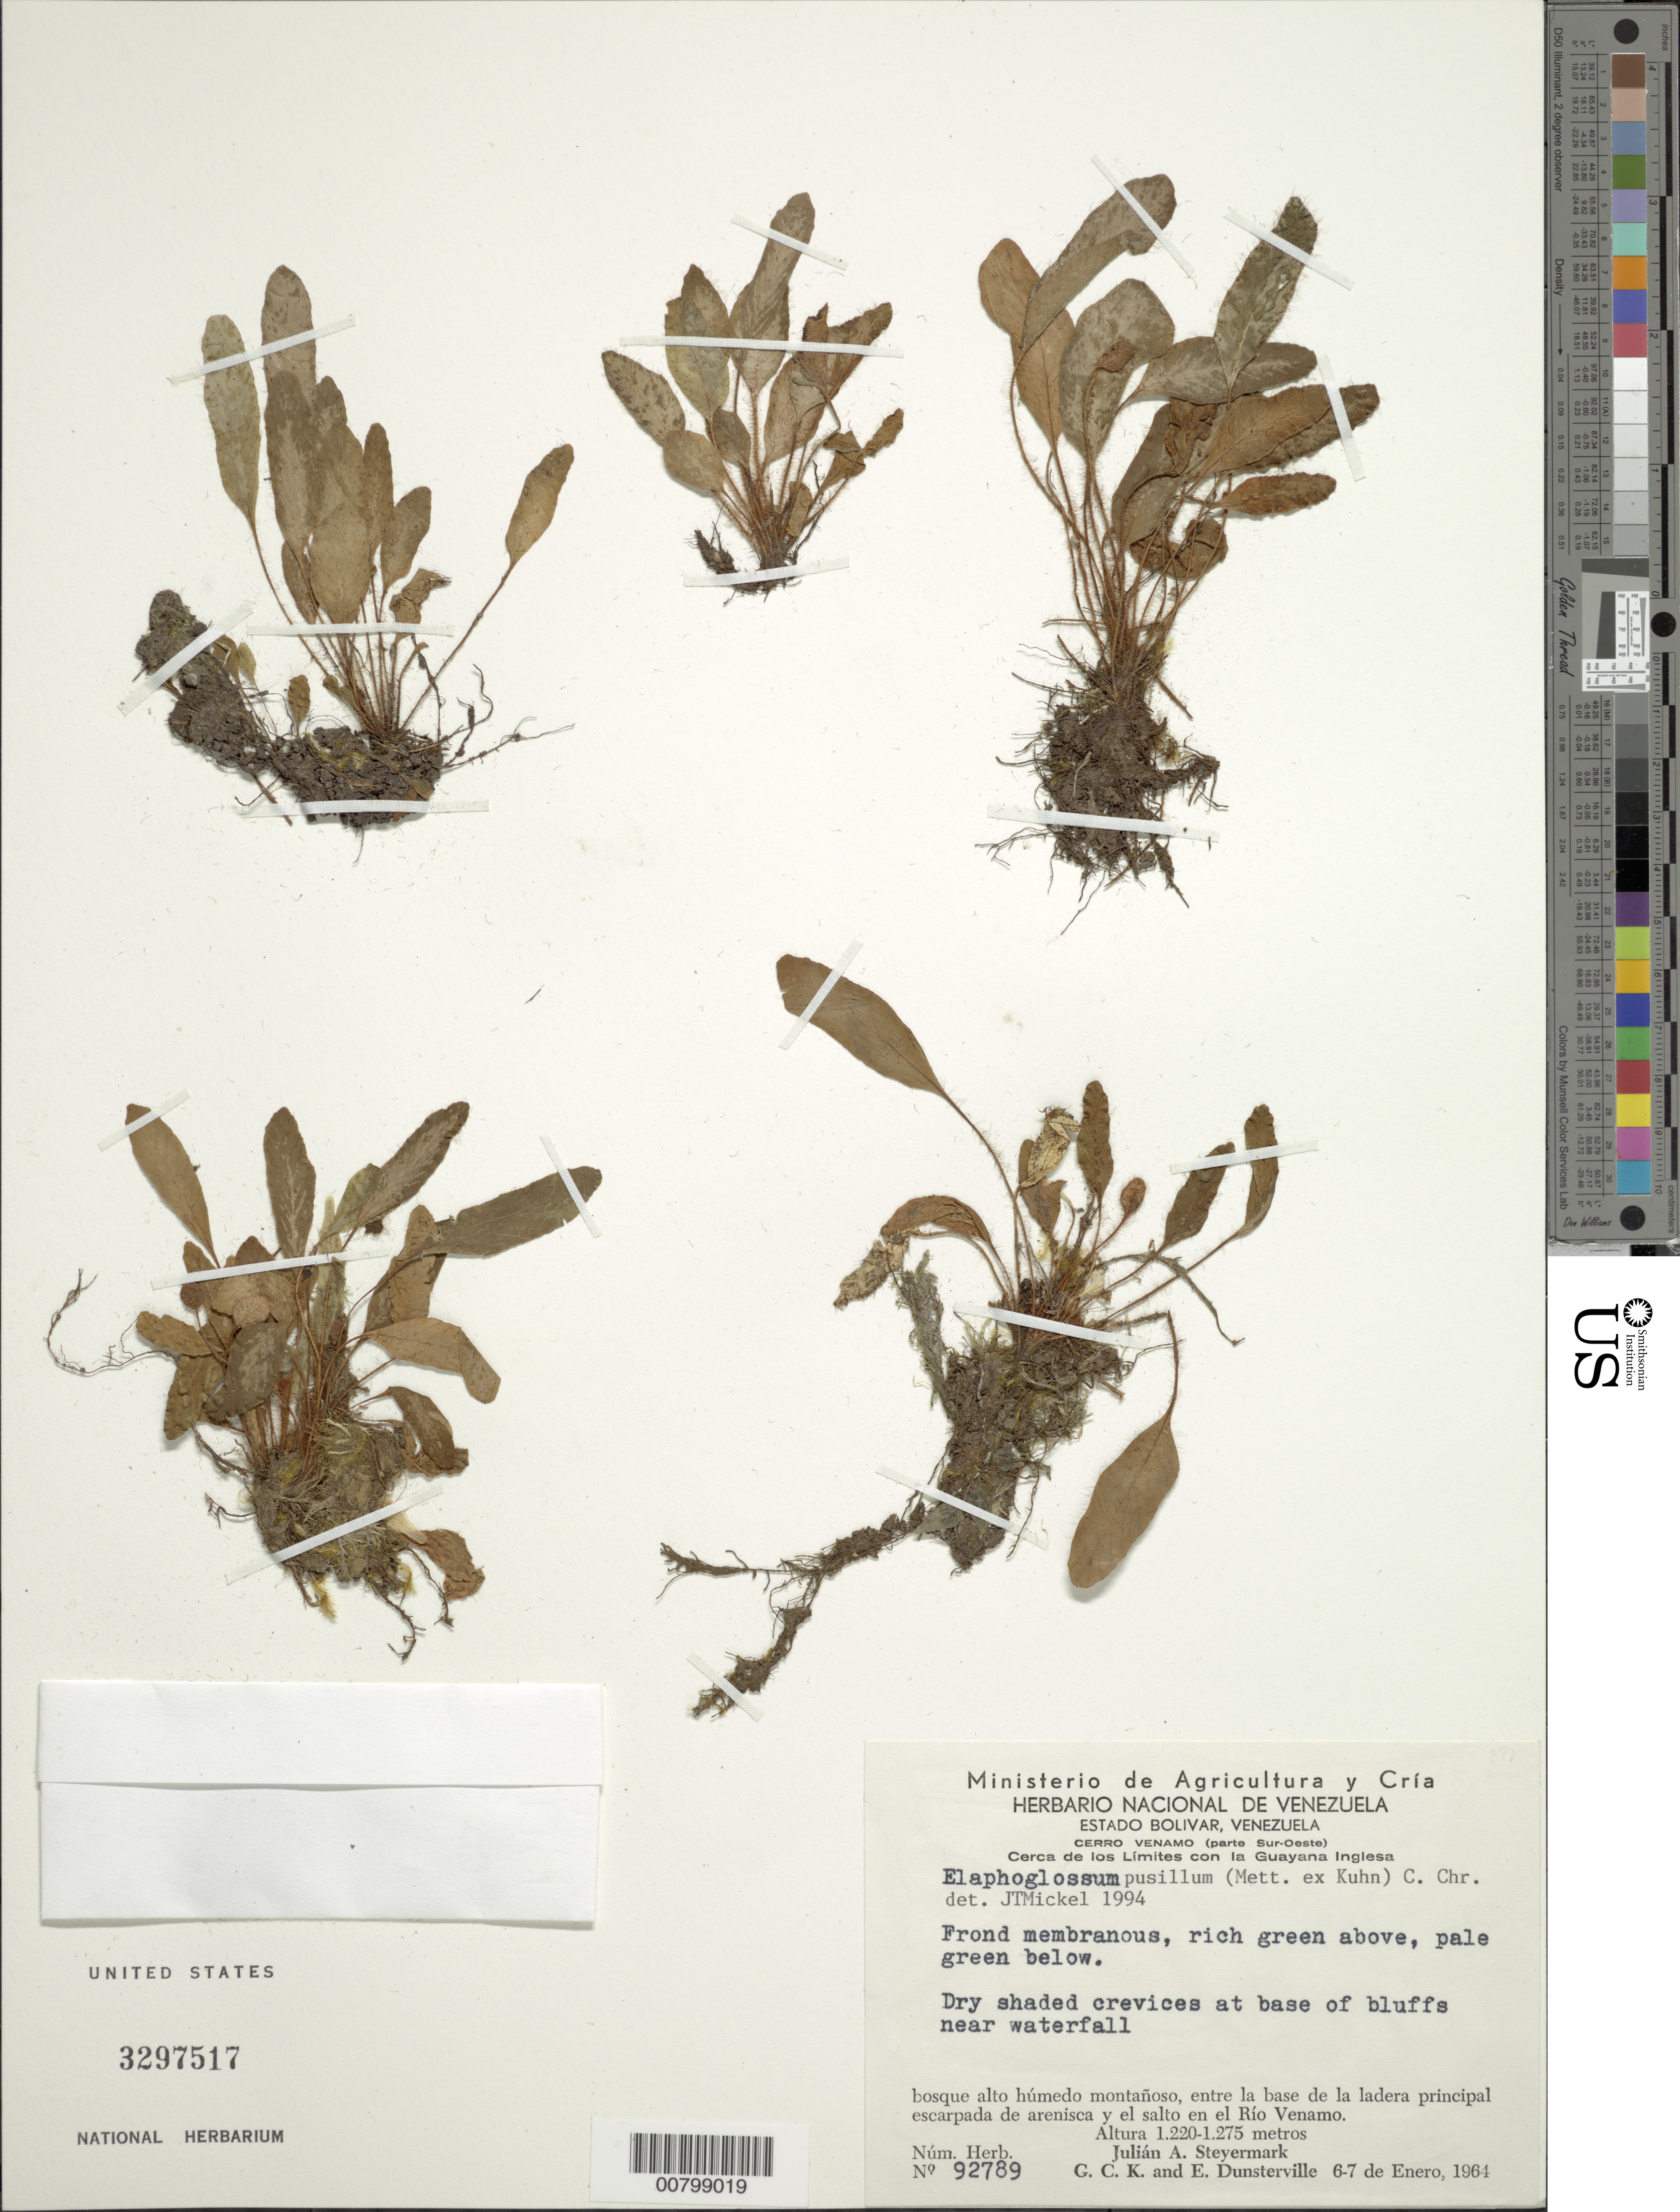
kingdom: Plantae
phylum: Tracheophyta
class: Polypodiopsida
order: Polypodiales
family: Dryopteridaceae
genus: Elaphoglossum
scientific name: Elaphoglossum pusillum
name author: (Mett. ex Kuhn) C. Chr.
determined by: Mickel, J. T., (NY), New York Botanical Garden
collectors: J. Steyermark, G. C. K. Dunsterville & E. Dunsterville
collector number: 92789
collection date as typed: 6-Jan-64 to 7-Jan-64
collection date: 1964-01-06/1964-01-07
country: Venezuela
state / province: Bolívar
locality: Cerro Venamo (parte Sur-Oeste), Río Venamo, cerca de los limites con la Guayana Inglesa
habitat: Dry shaded crevices at base of bluffs near waterfall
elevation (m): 1220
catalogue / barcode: US 3297517